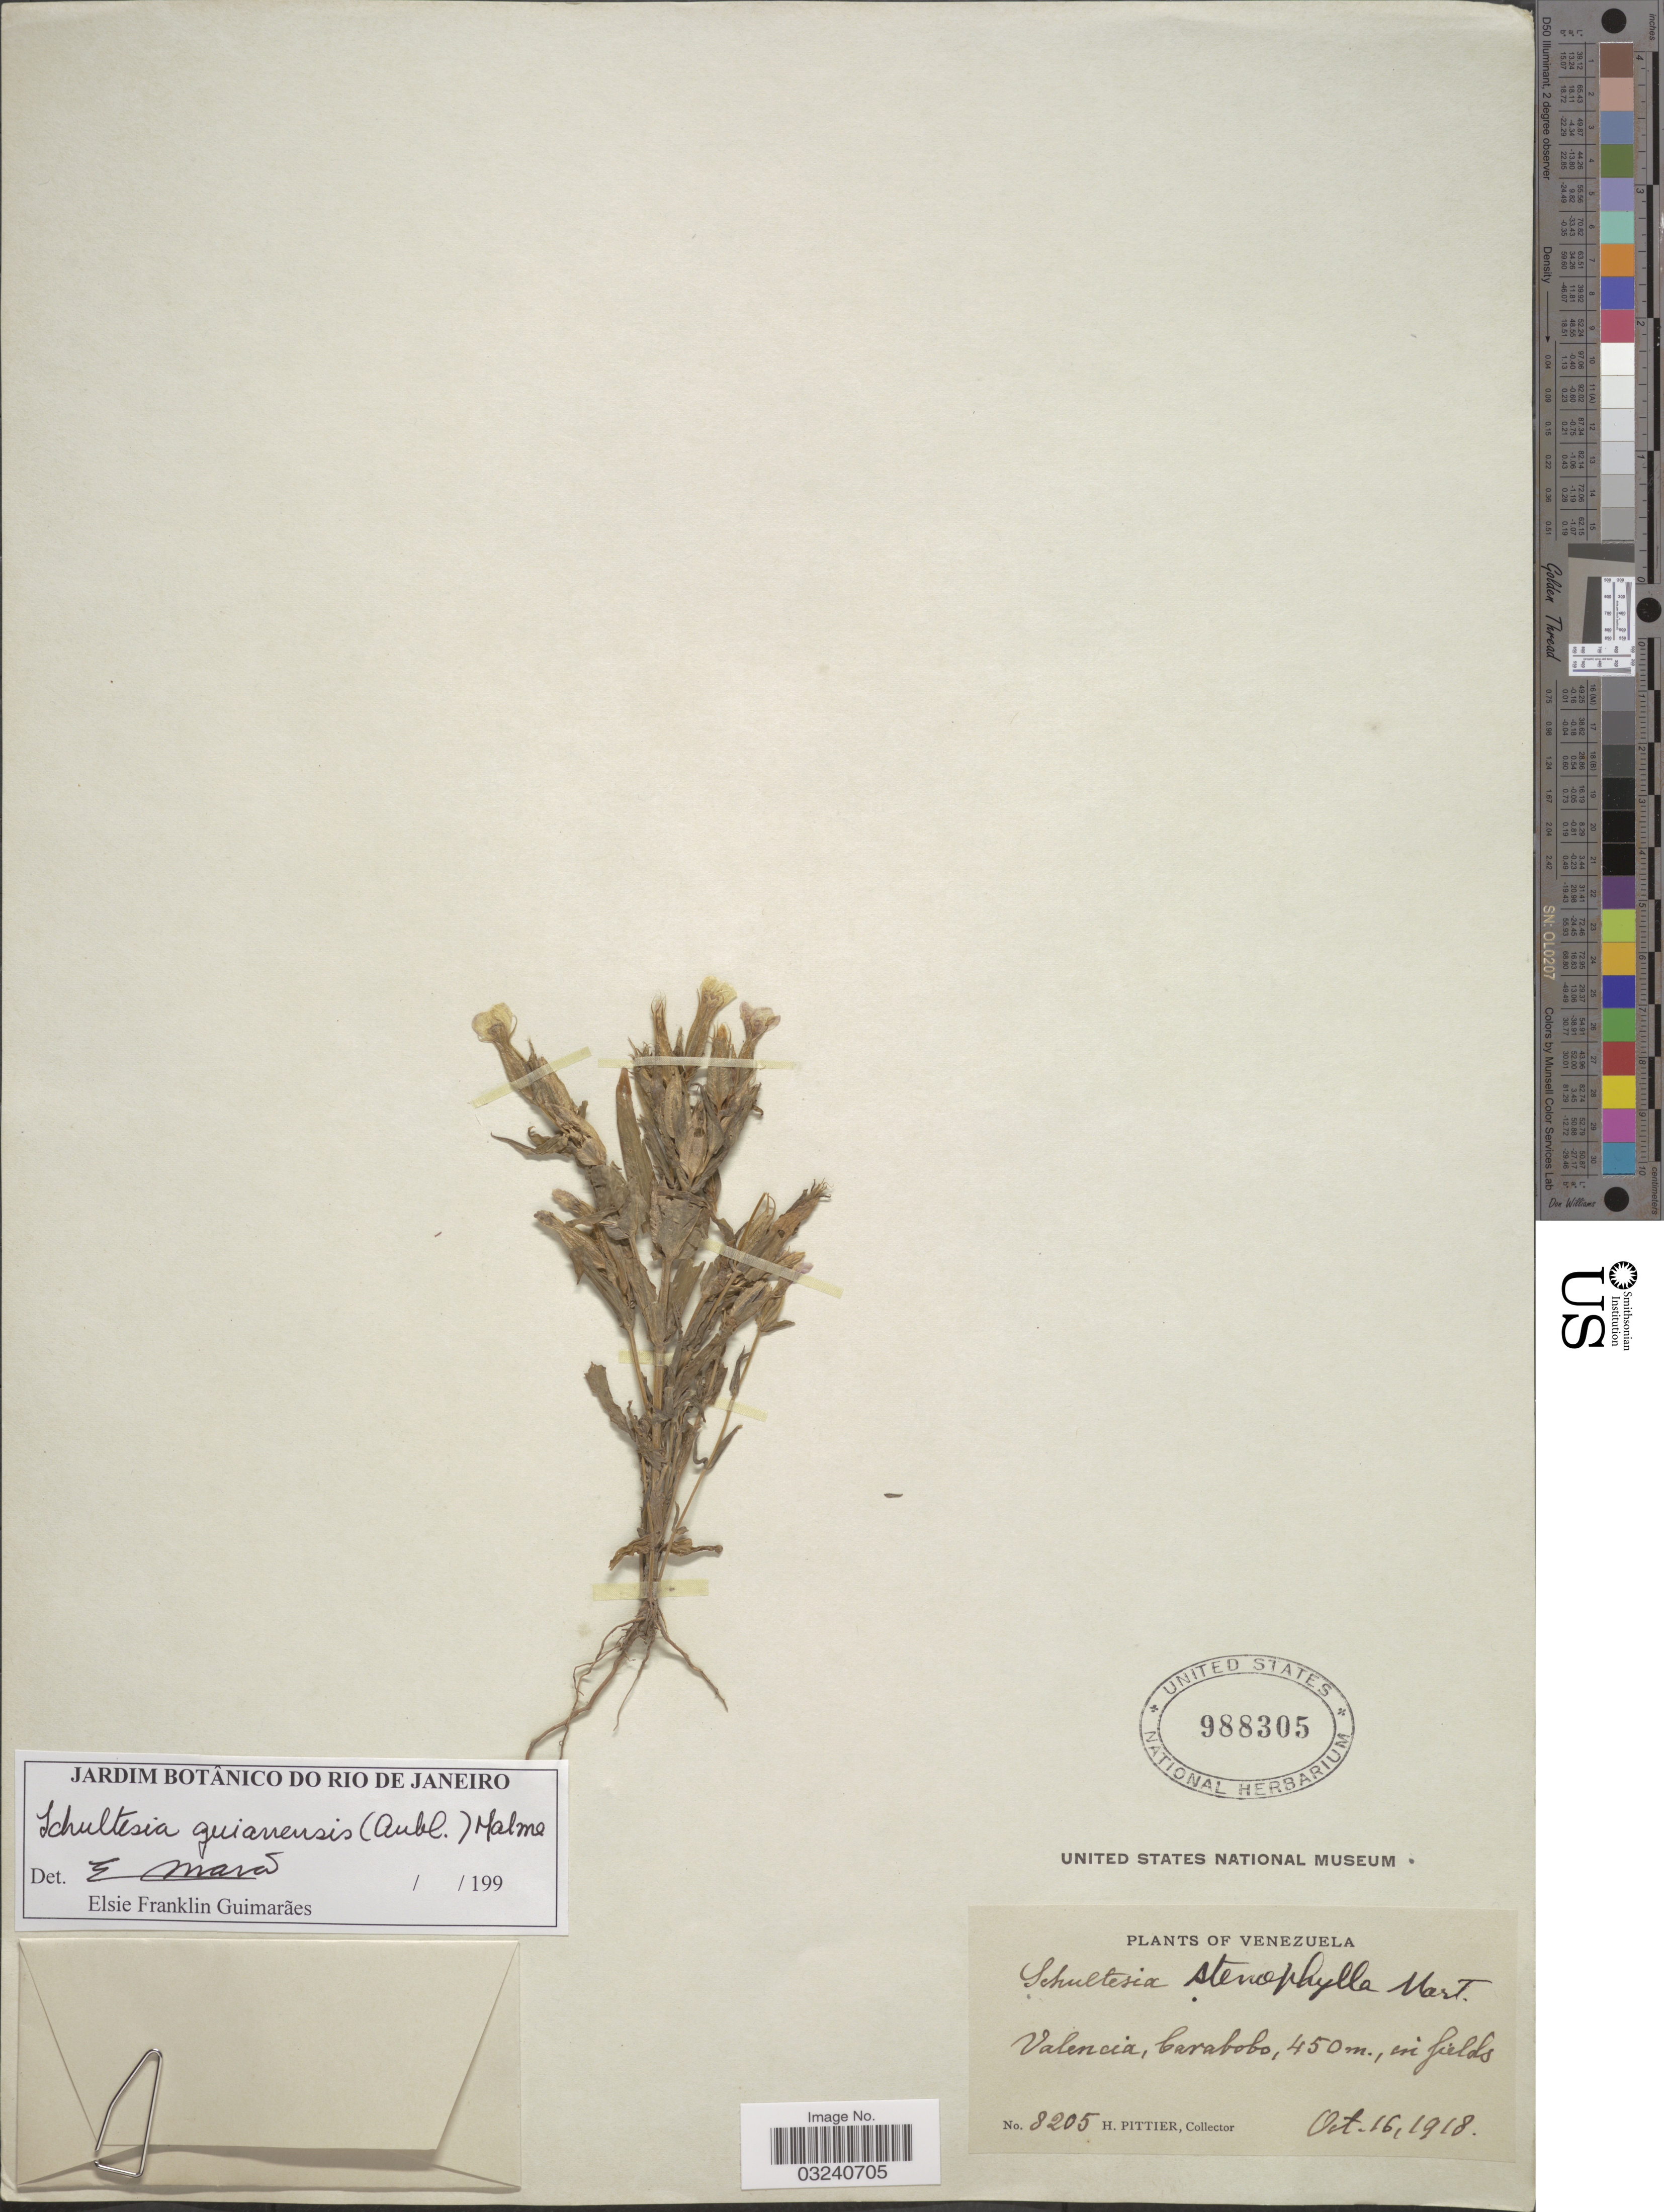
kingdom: Plantae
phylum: Tracheophyta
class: Magnoliopsida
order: Gentianales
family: Gentianaceae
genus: Schultesia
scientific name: Schultesia guianensis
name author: (Aubl.) Malme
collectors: H. F. Pittier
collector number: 8205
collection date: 1918-10-16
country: Venezuela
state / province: Carabobo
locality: Valencia.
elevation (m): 450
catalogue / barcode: US 988305